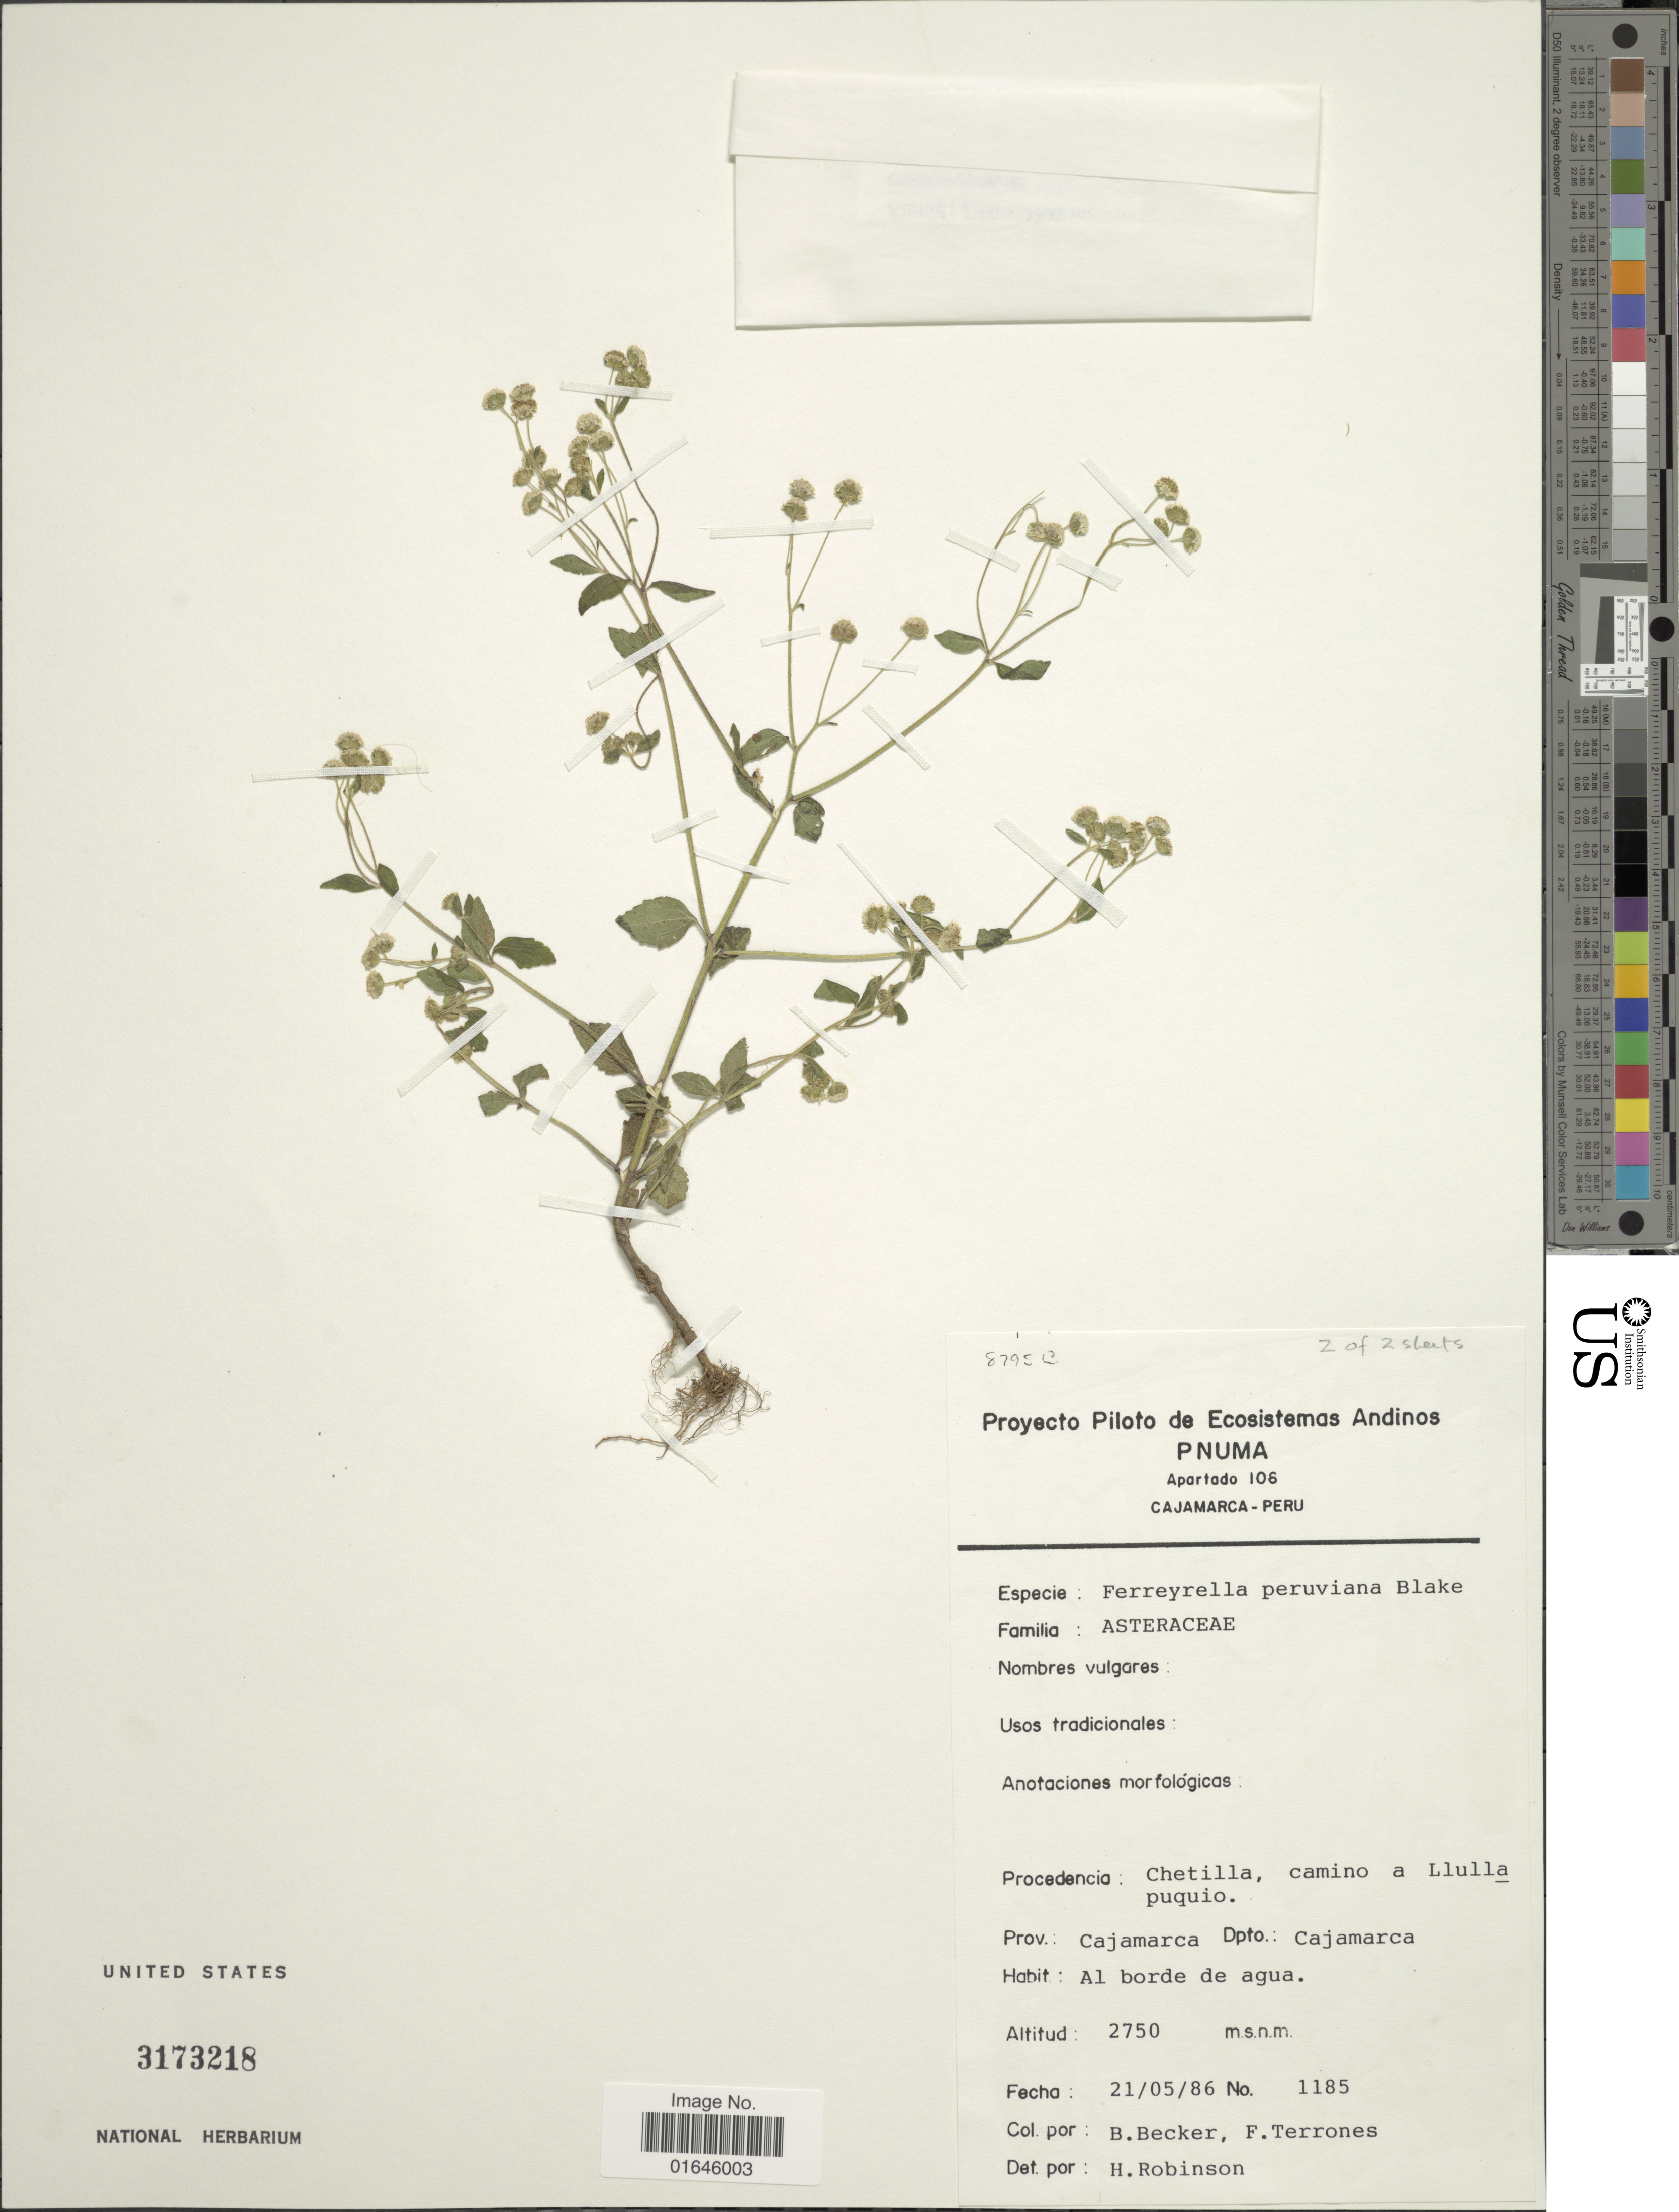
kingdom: Plantae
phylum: Tracheophyta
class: Magnoliopsida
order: Asterales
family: Asteraceae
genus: Ferreyrella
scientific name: Ferreyrella peruviana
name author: S.F. Blake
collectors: B. Becker & F. Terrones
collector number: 1185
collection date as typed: Transcribed d/m/y: 21/5/86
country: Peru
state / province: Cajamarca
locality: Dpto: Cajamarca, Chetilla, camino a Llulla puquio, Al borde de agua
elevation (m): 2750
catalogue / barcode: US 3173218